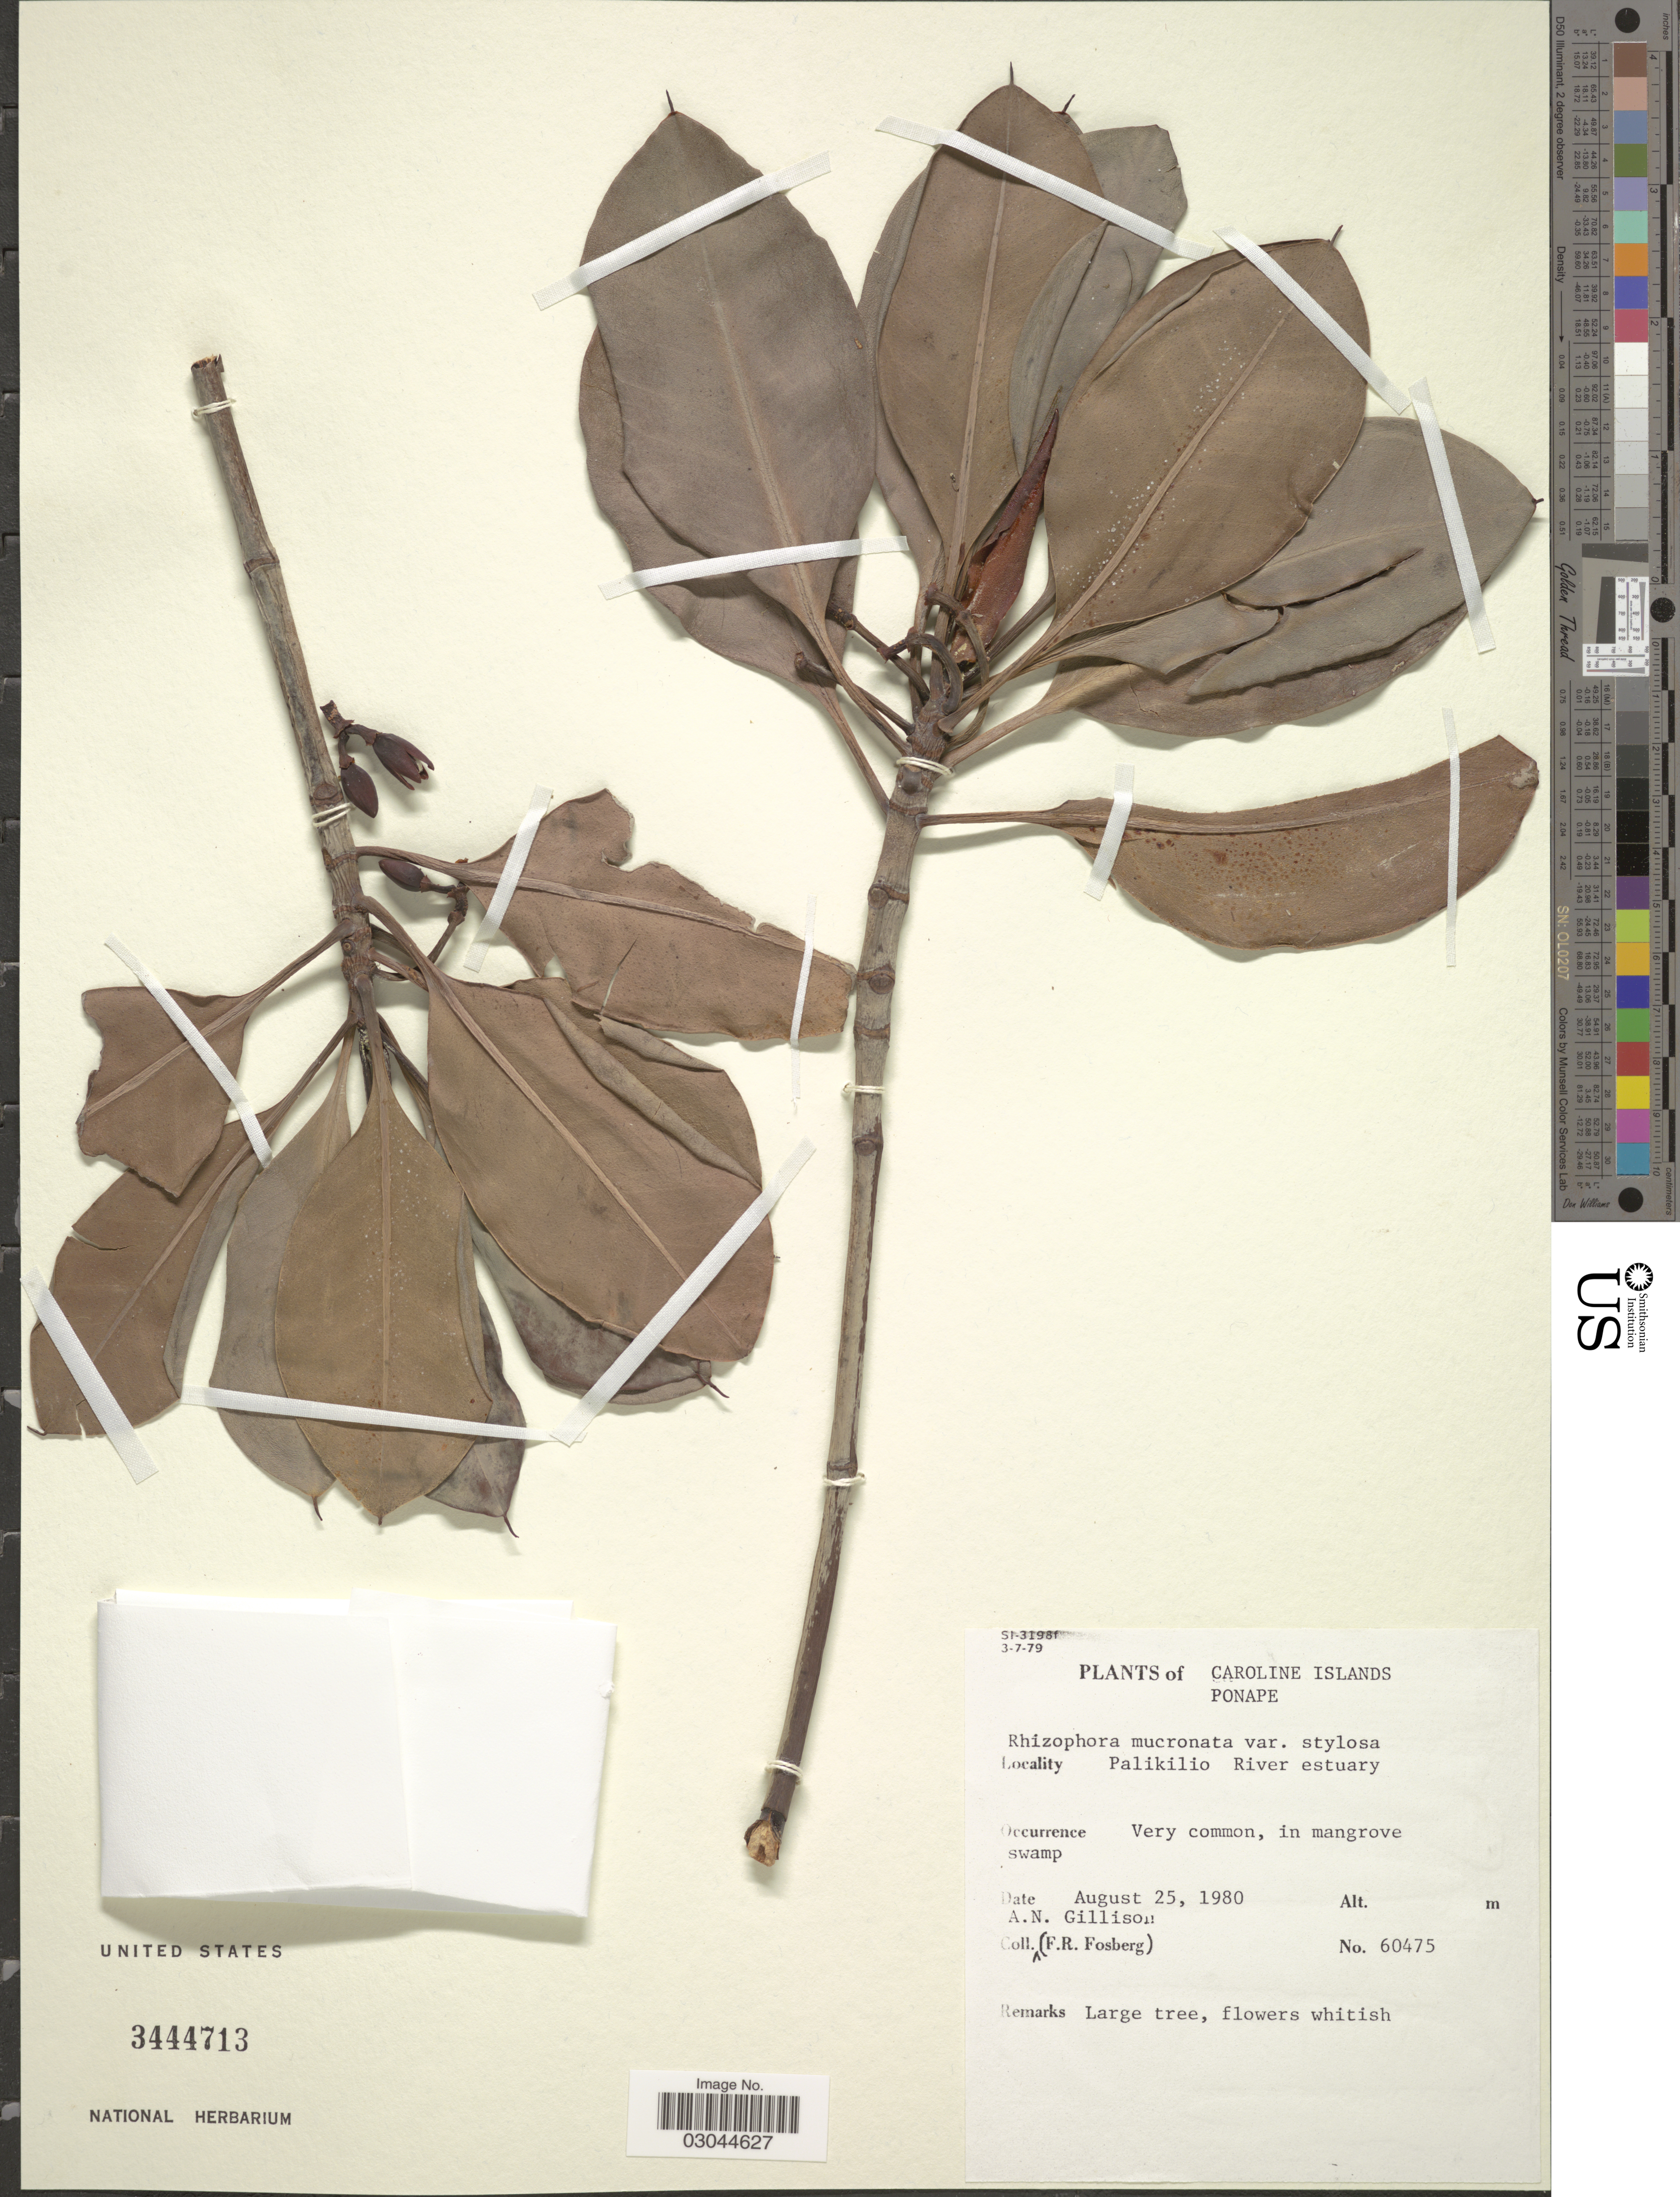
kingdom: Plantae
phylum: Tracheophyta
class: Magnoliopsida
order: Malpighiales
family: Rhizophoraceae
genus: Rhizophora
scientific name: Rhizophora mucronata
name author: Lam.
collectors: A. Gillison & F. R. Fosberg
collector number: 60475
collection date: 1980-08-25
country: Micronesia, Federated States of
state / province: Pohnpei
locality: Caroline Islands. Ponape. Palikilio River estuary.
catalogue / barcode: US 3444713